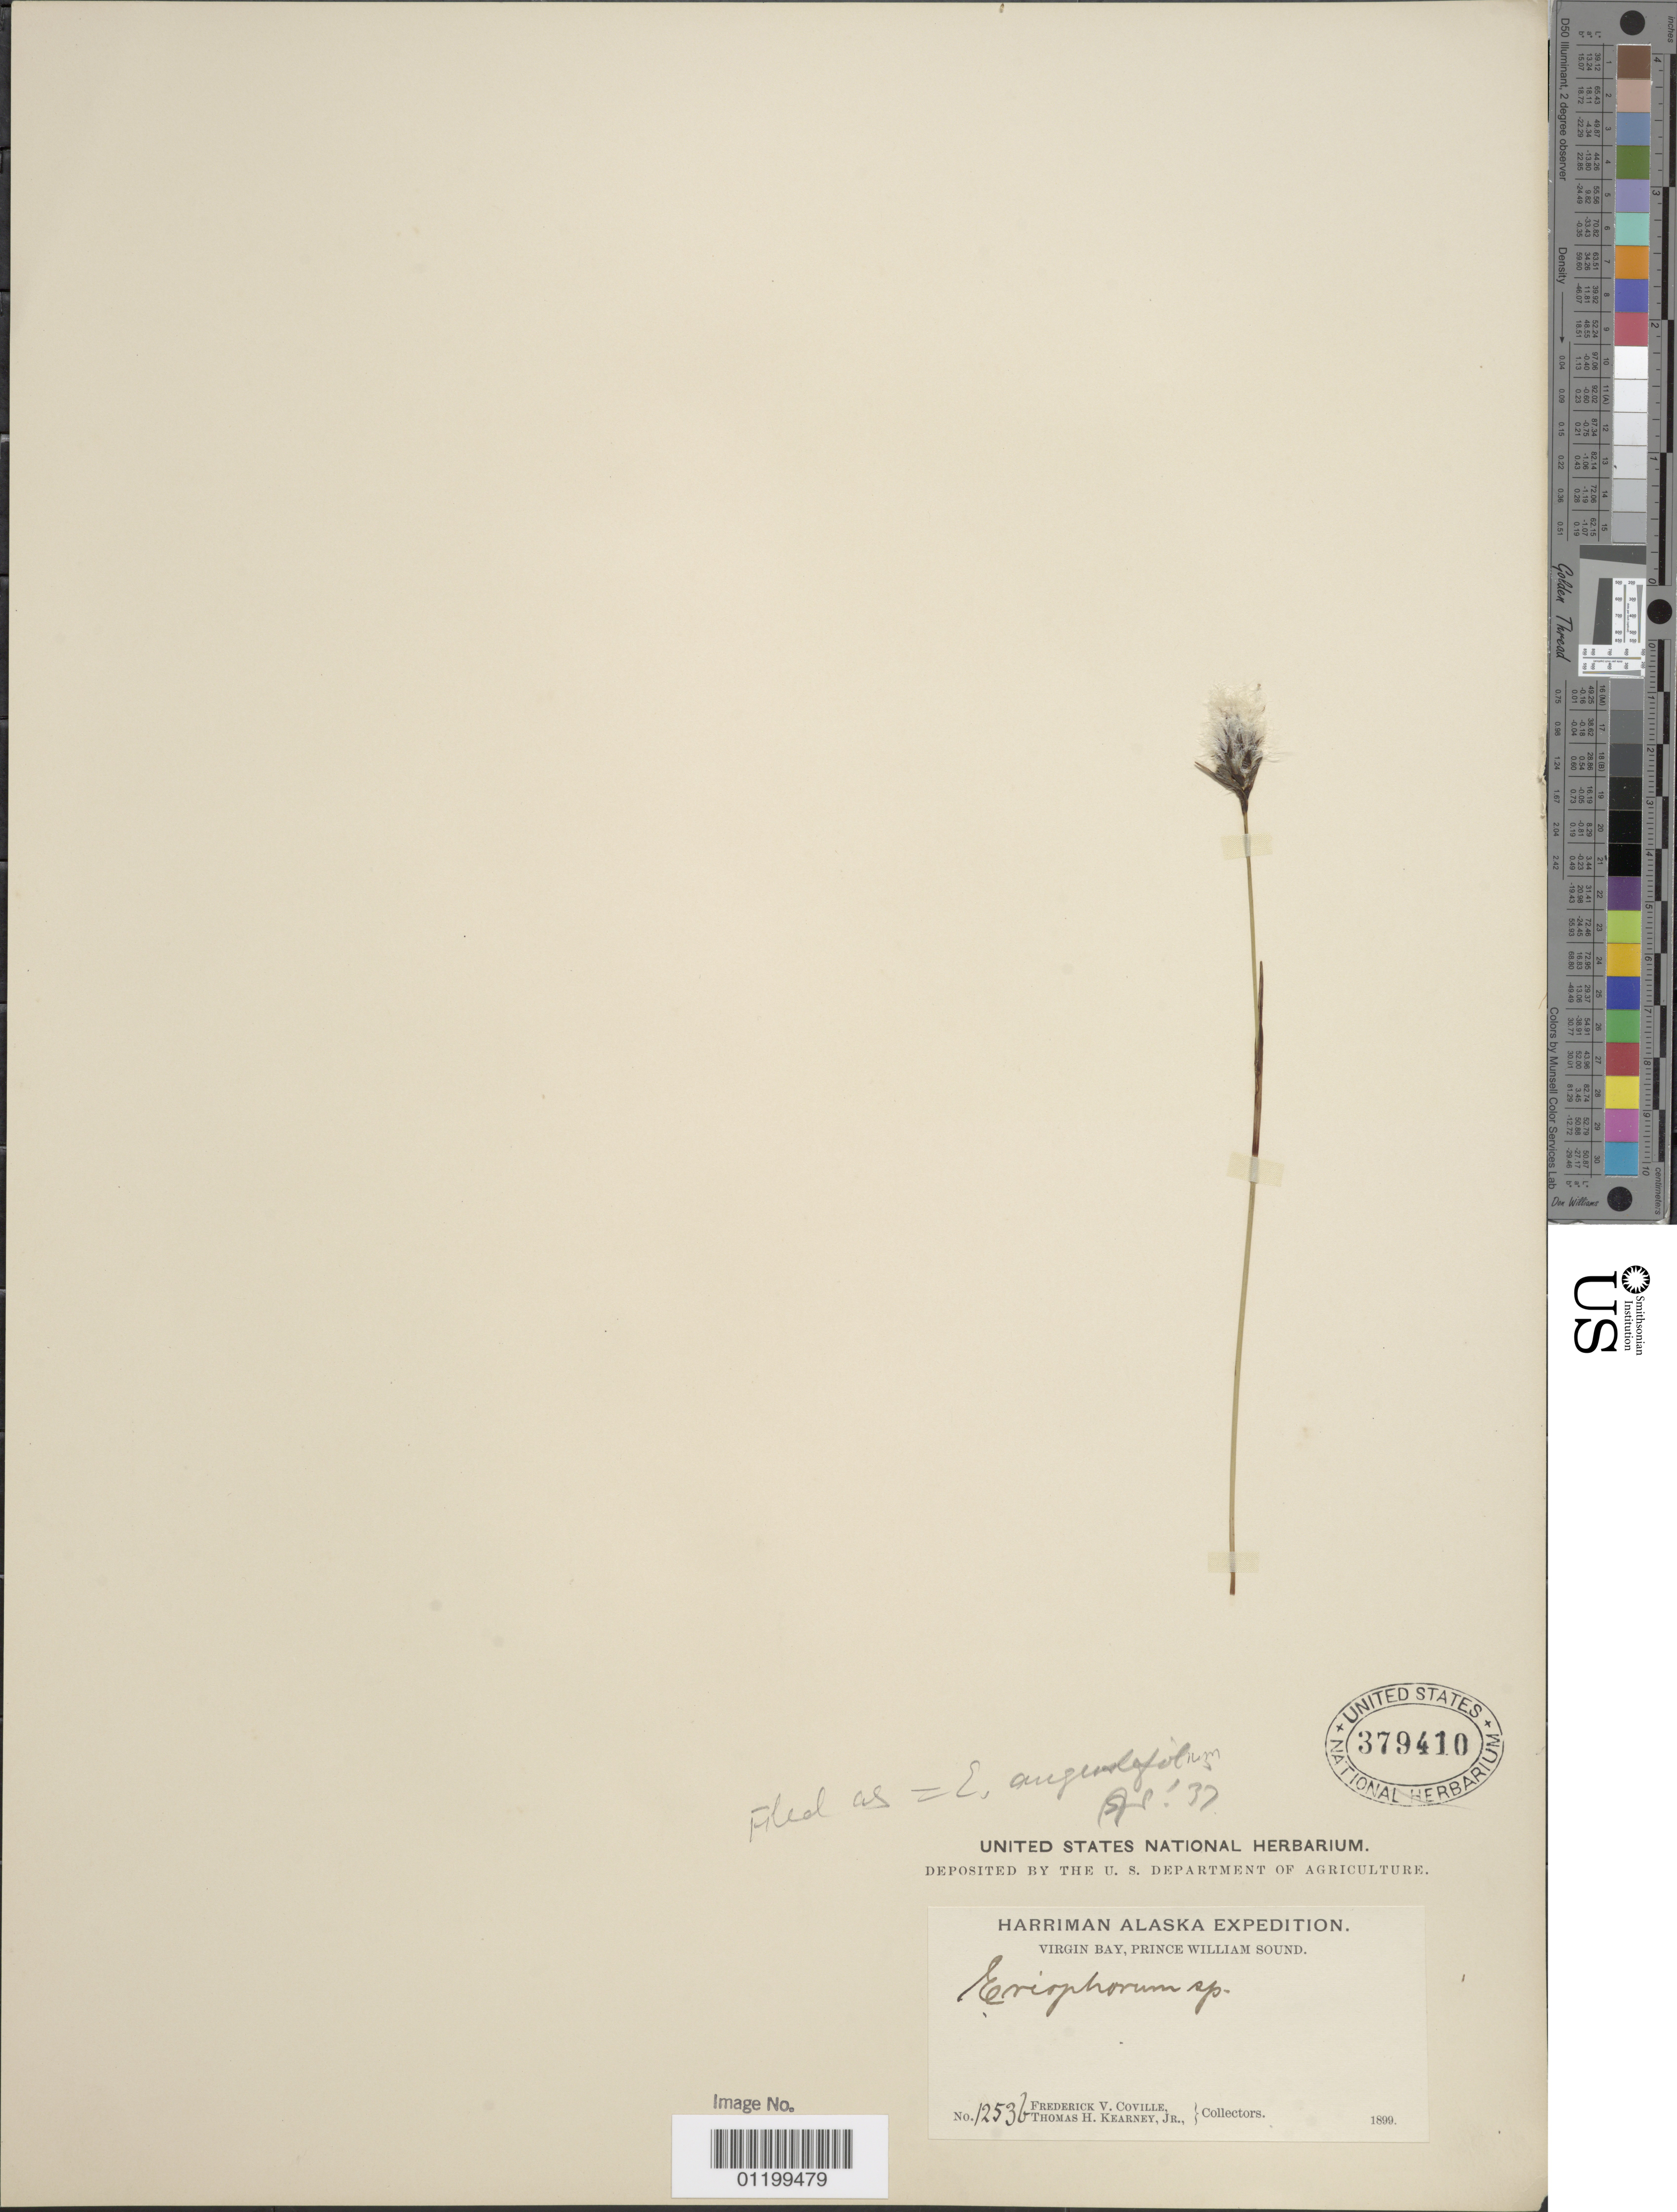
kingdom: Plantae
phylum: Tracheophyta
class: Liliopsida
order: Poales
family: Cyperaceae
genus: Eriophorum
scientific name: Eriophorum angustifolium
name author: Honck.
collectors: F. V. Coville & T. H. Kearney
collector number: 1253b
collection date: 1899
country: United States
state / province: Alaska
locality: Virgin Bay, Prince William Sound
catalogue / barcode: US 379410